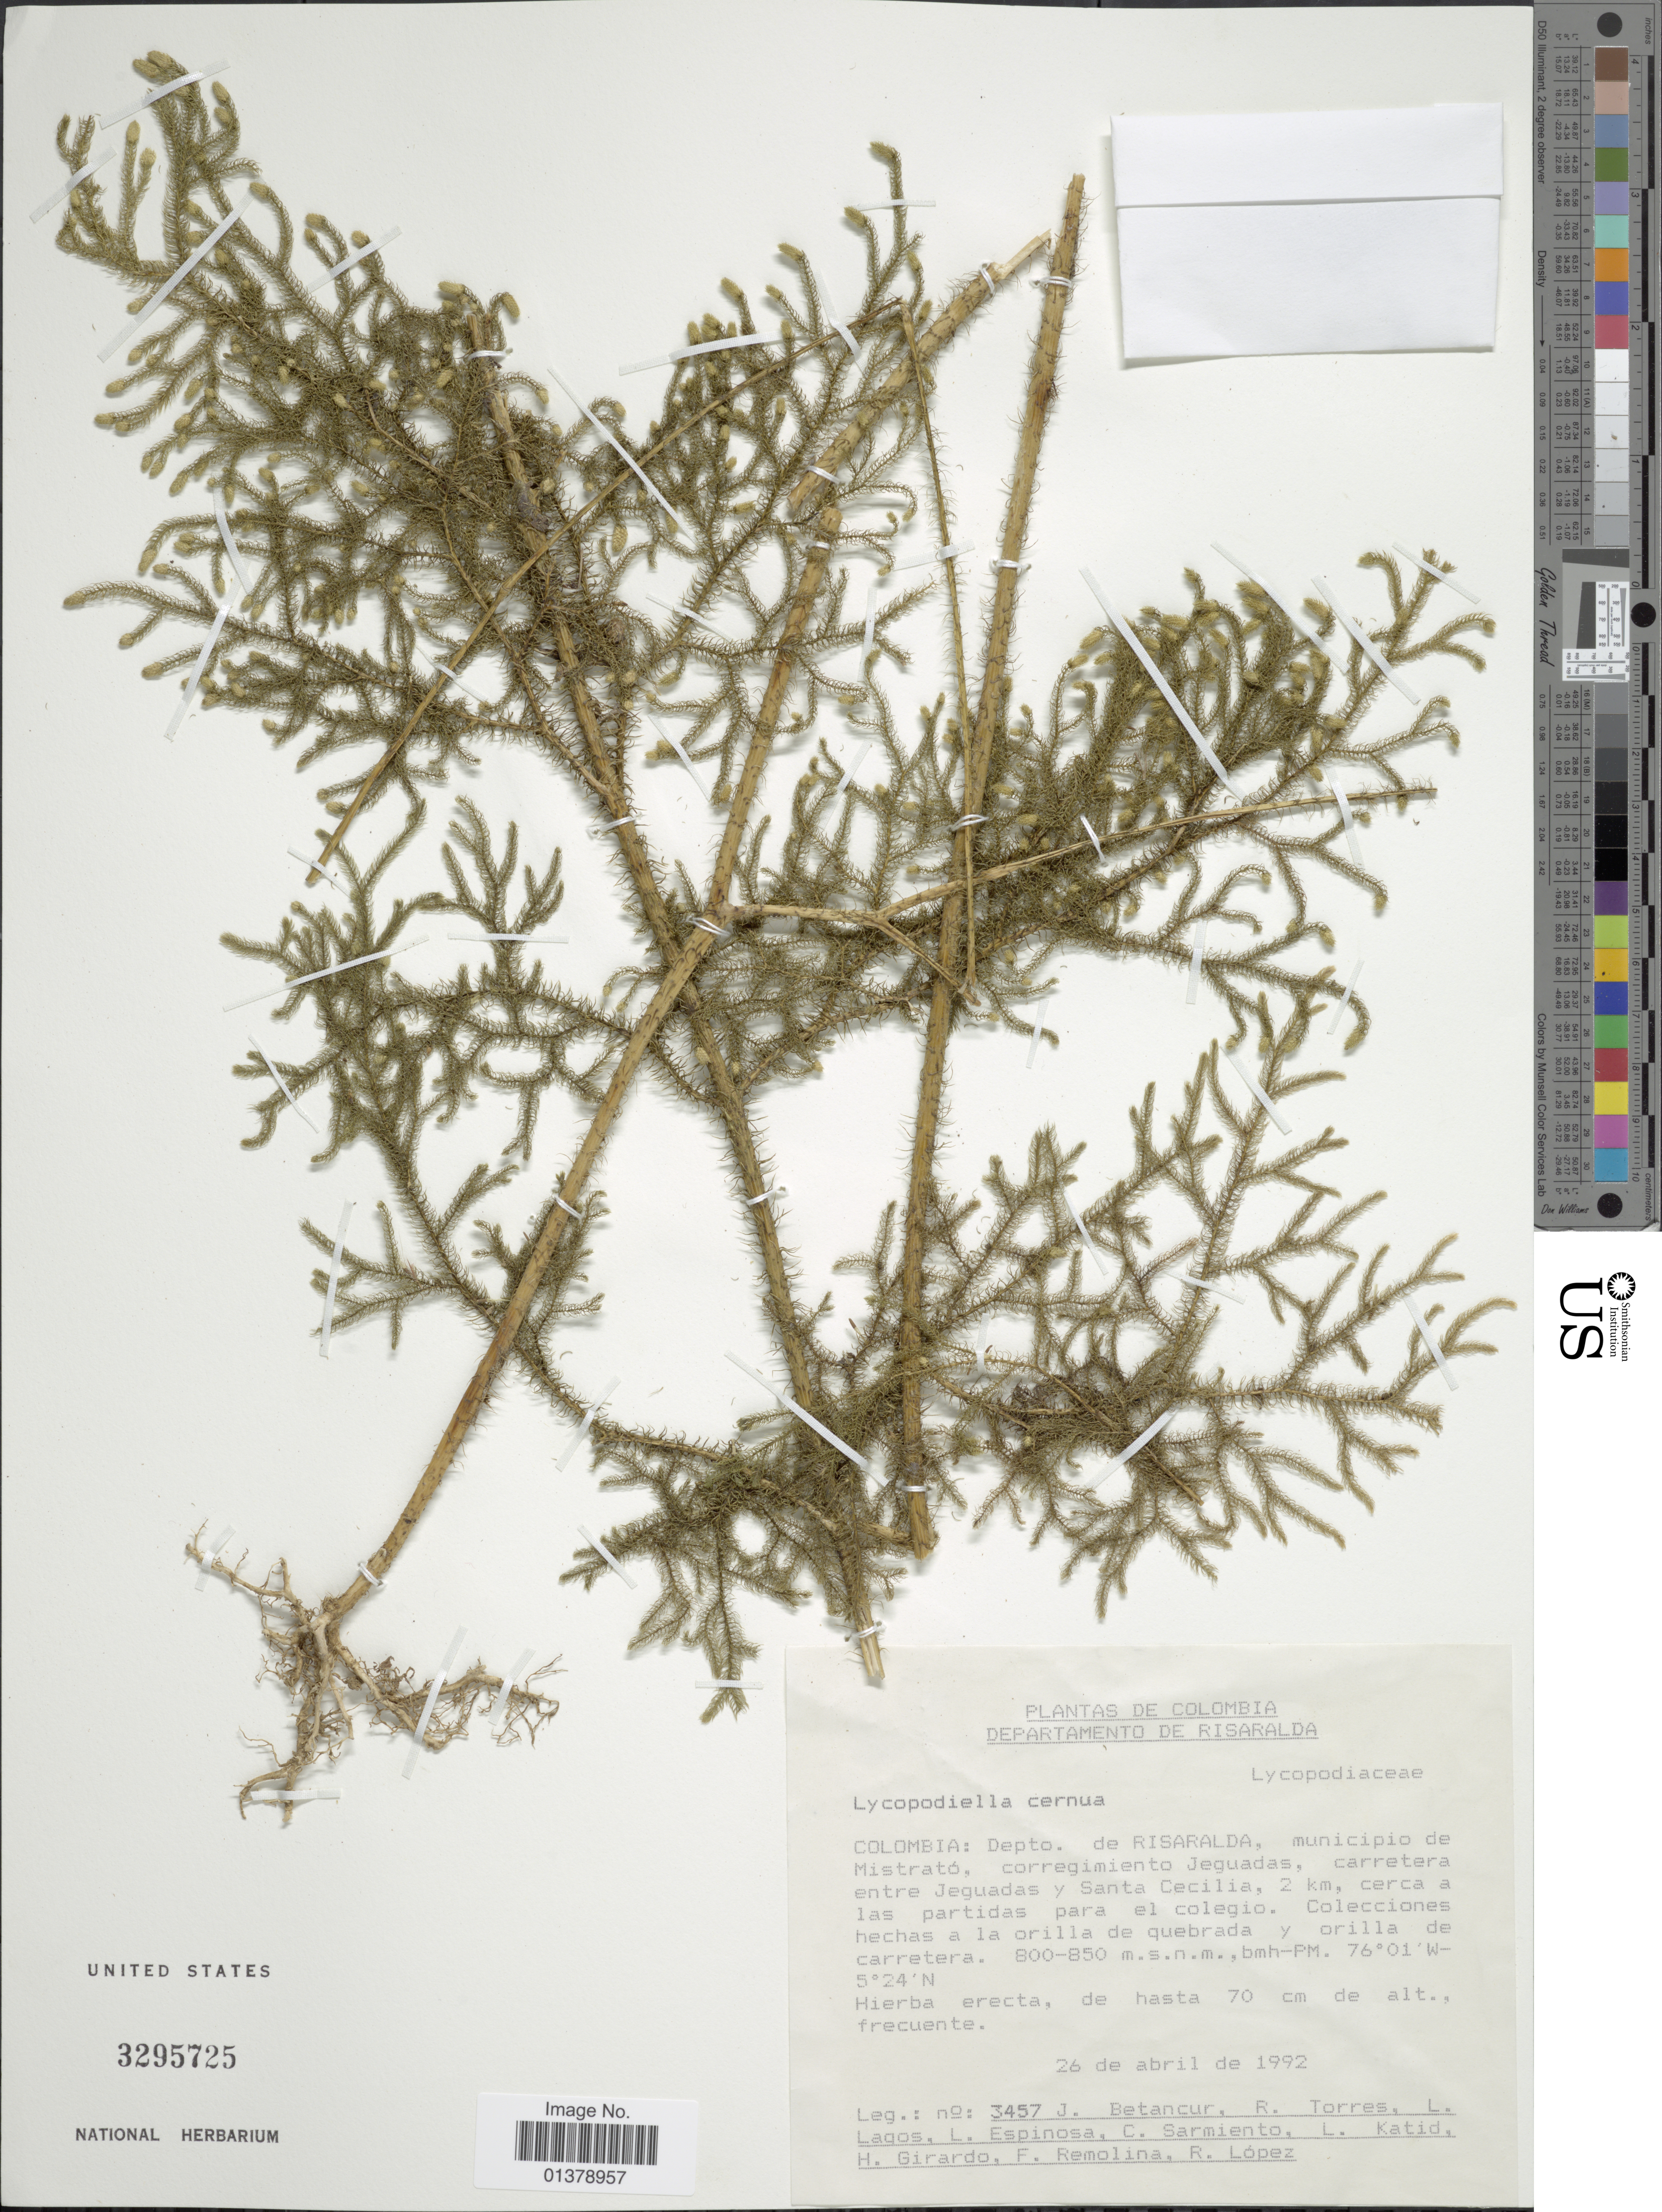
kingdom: Plantae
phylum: Tracheophyta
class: Lycopodiopsida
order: Lycopodiales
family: Lycopodiaceae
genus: Palhinhaea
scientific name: Palhinhaea cernua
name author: (L.) Vasc. & Franco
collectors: J. Betancur, R. Torres, L. Lagos, L. Espinosa & et al.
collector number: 3295725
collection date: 1992-04-26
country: Colombia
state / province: Risaralda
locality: Municipio de Mistrató, corregimiento Jeguadas, carretera entre Jeguadas y Santa Cecilia, 2km cerca a las partidas para el colegio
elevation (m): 800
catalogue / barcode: US 3295725